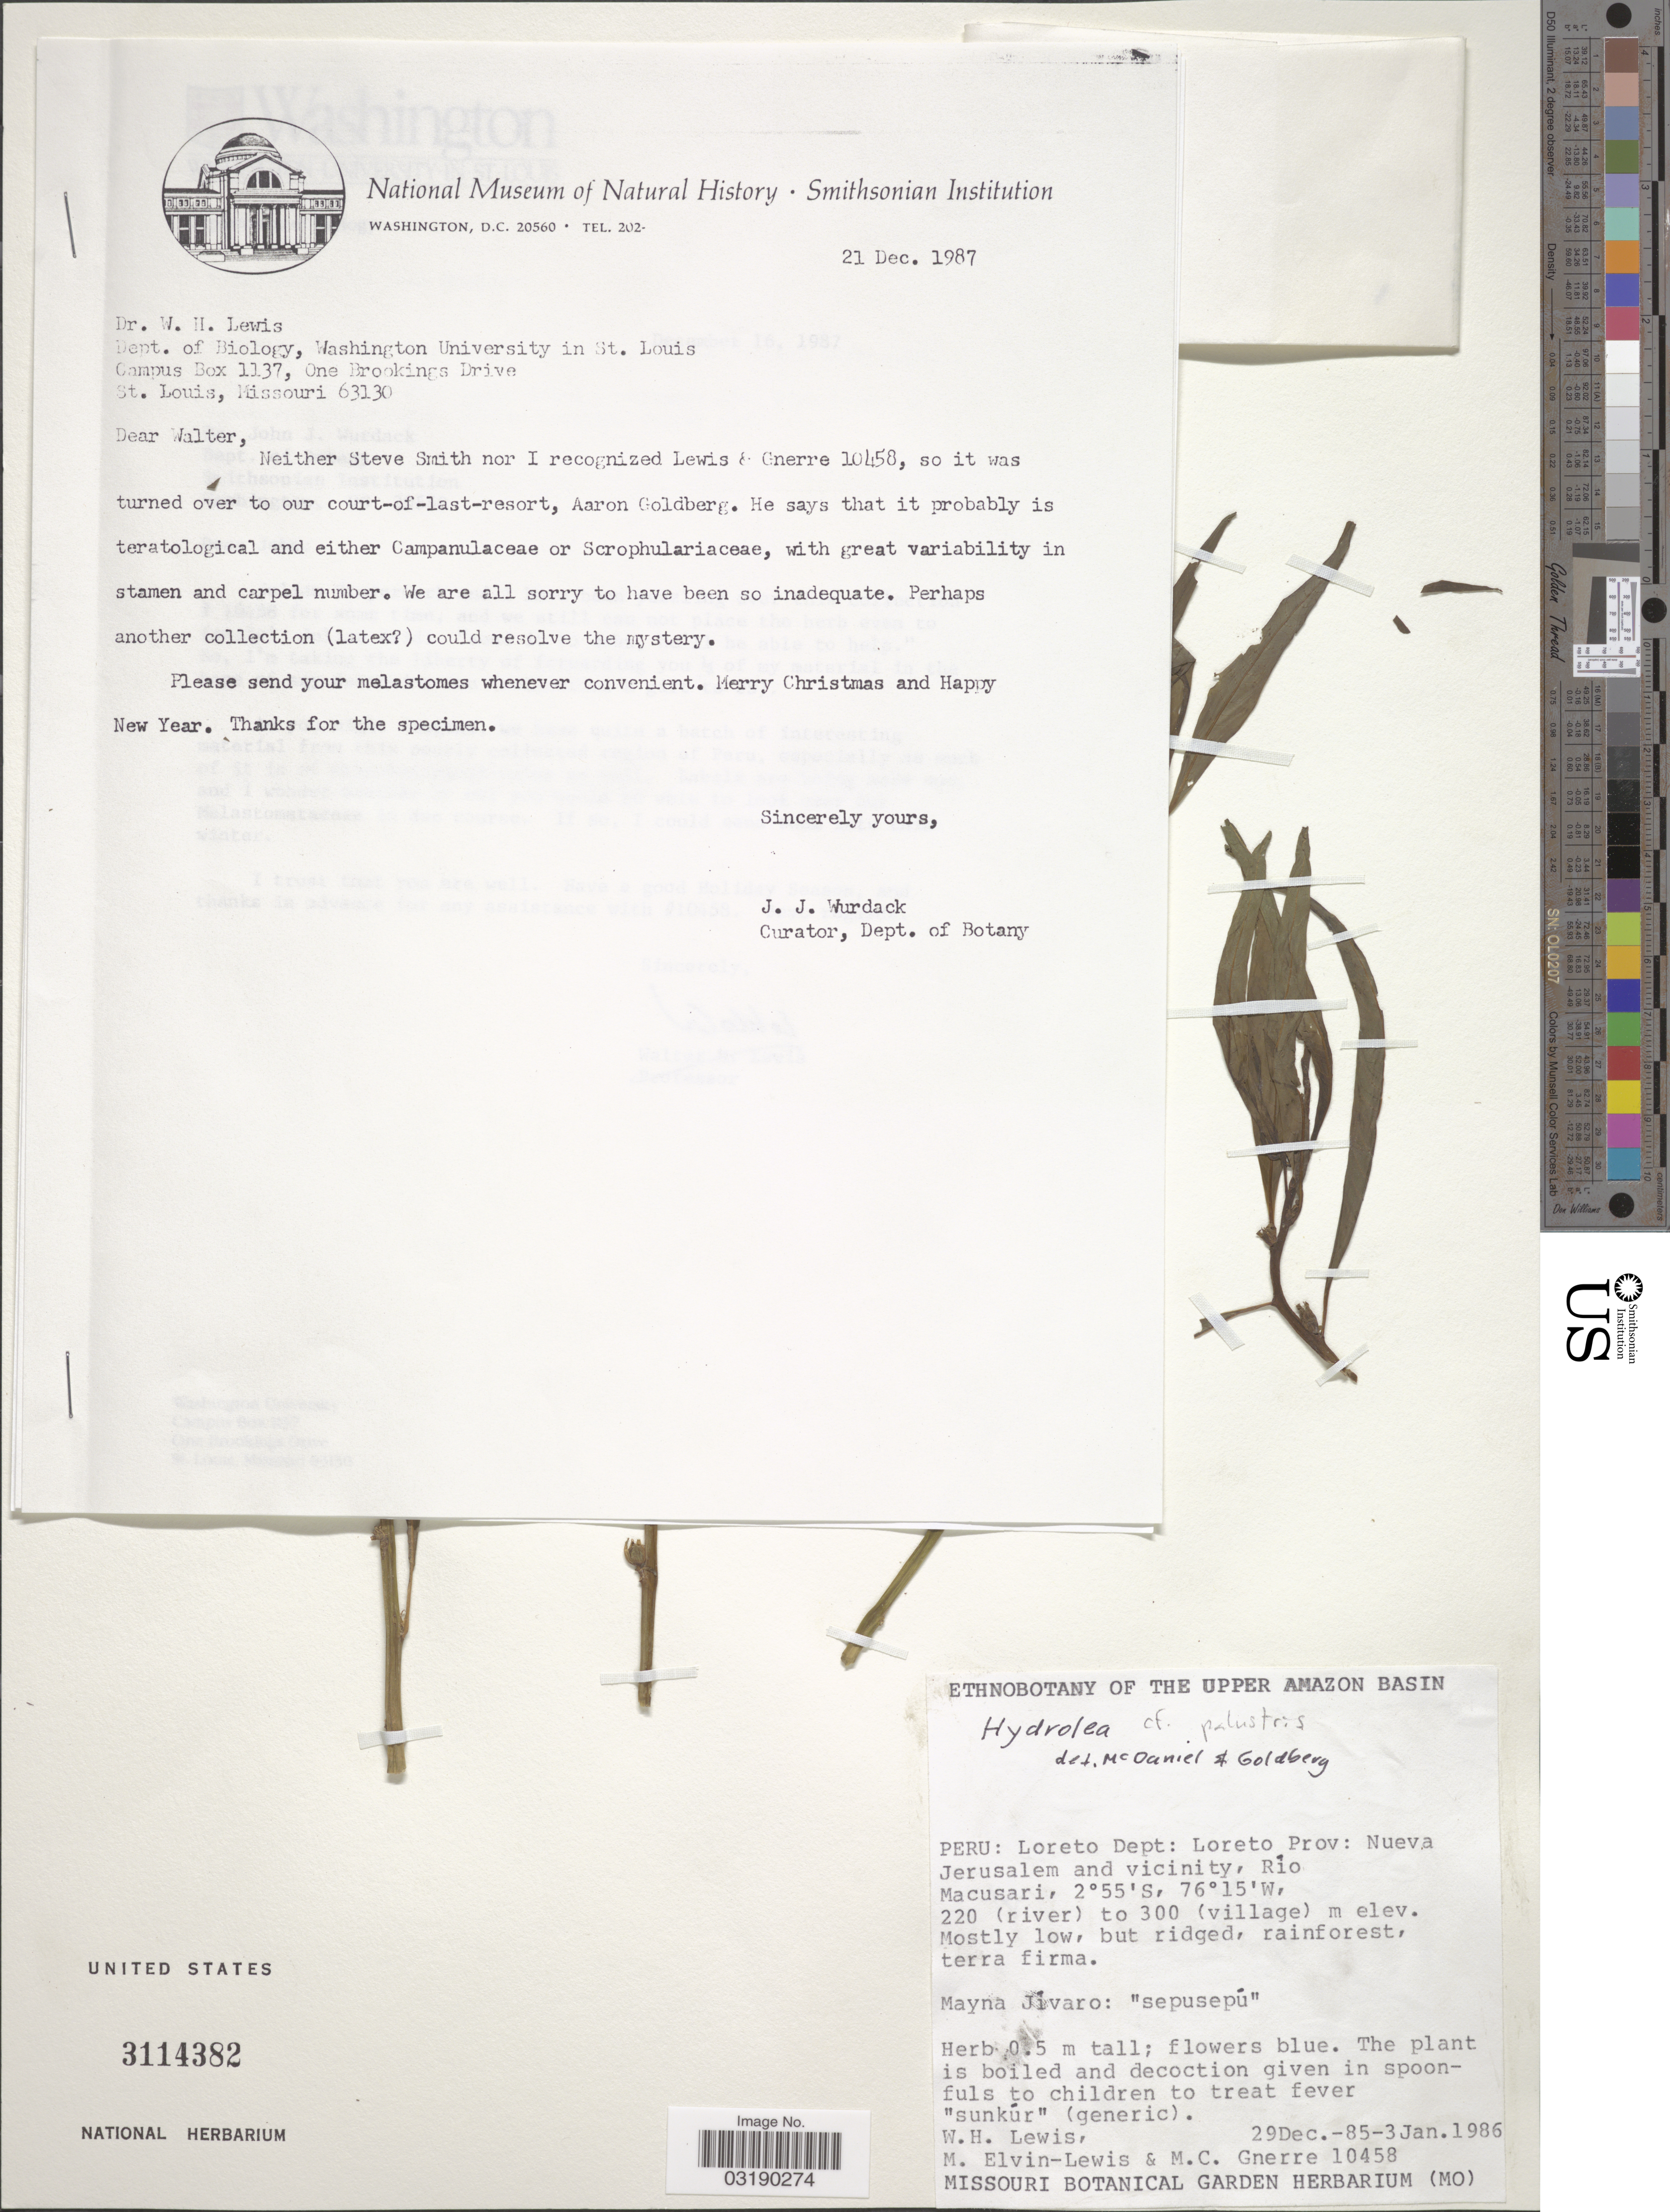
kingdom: Plantae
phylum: Tracheophyta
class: Magnoliopsida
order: Solanales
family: Hydroleaceae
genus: Hydrolea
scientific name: Hydrolea palustris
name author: (Aubl.) Raeusch.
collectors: W. H. Lewis, M. Elvin-Lewis & M. Gnerre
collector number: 10458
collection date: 1985-12-29/1986-01-03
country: Peru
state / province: Loreto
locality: Loreto Dept: Loreto Prov: Nueva Jerusalem and vicinity, Río Macusari.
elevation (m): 220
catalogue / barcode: US 3114382